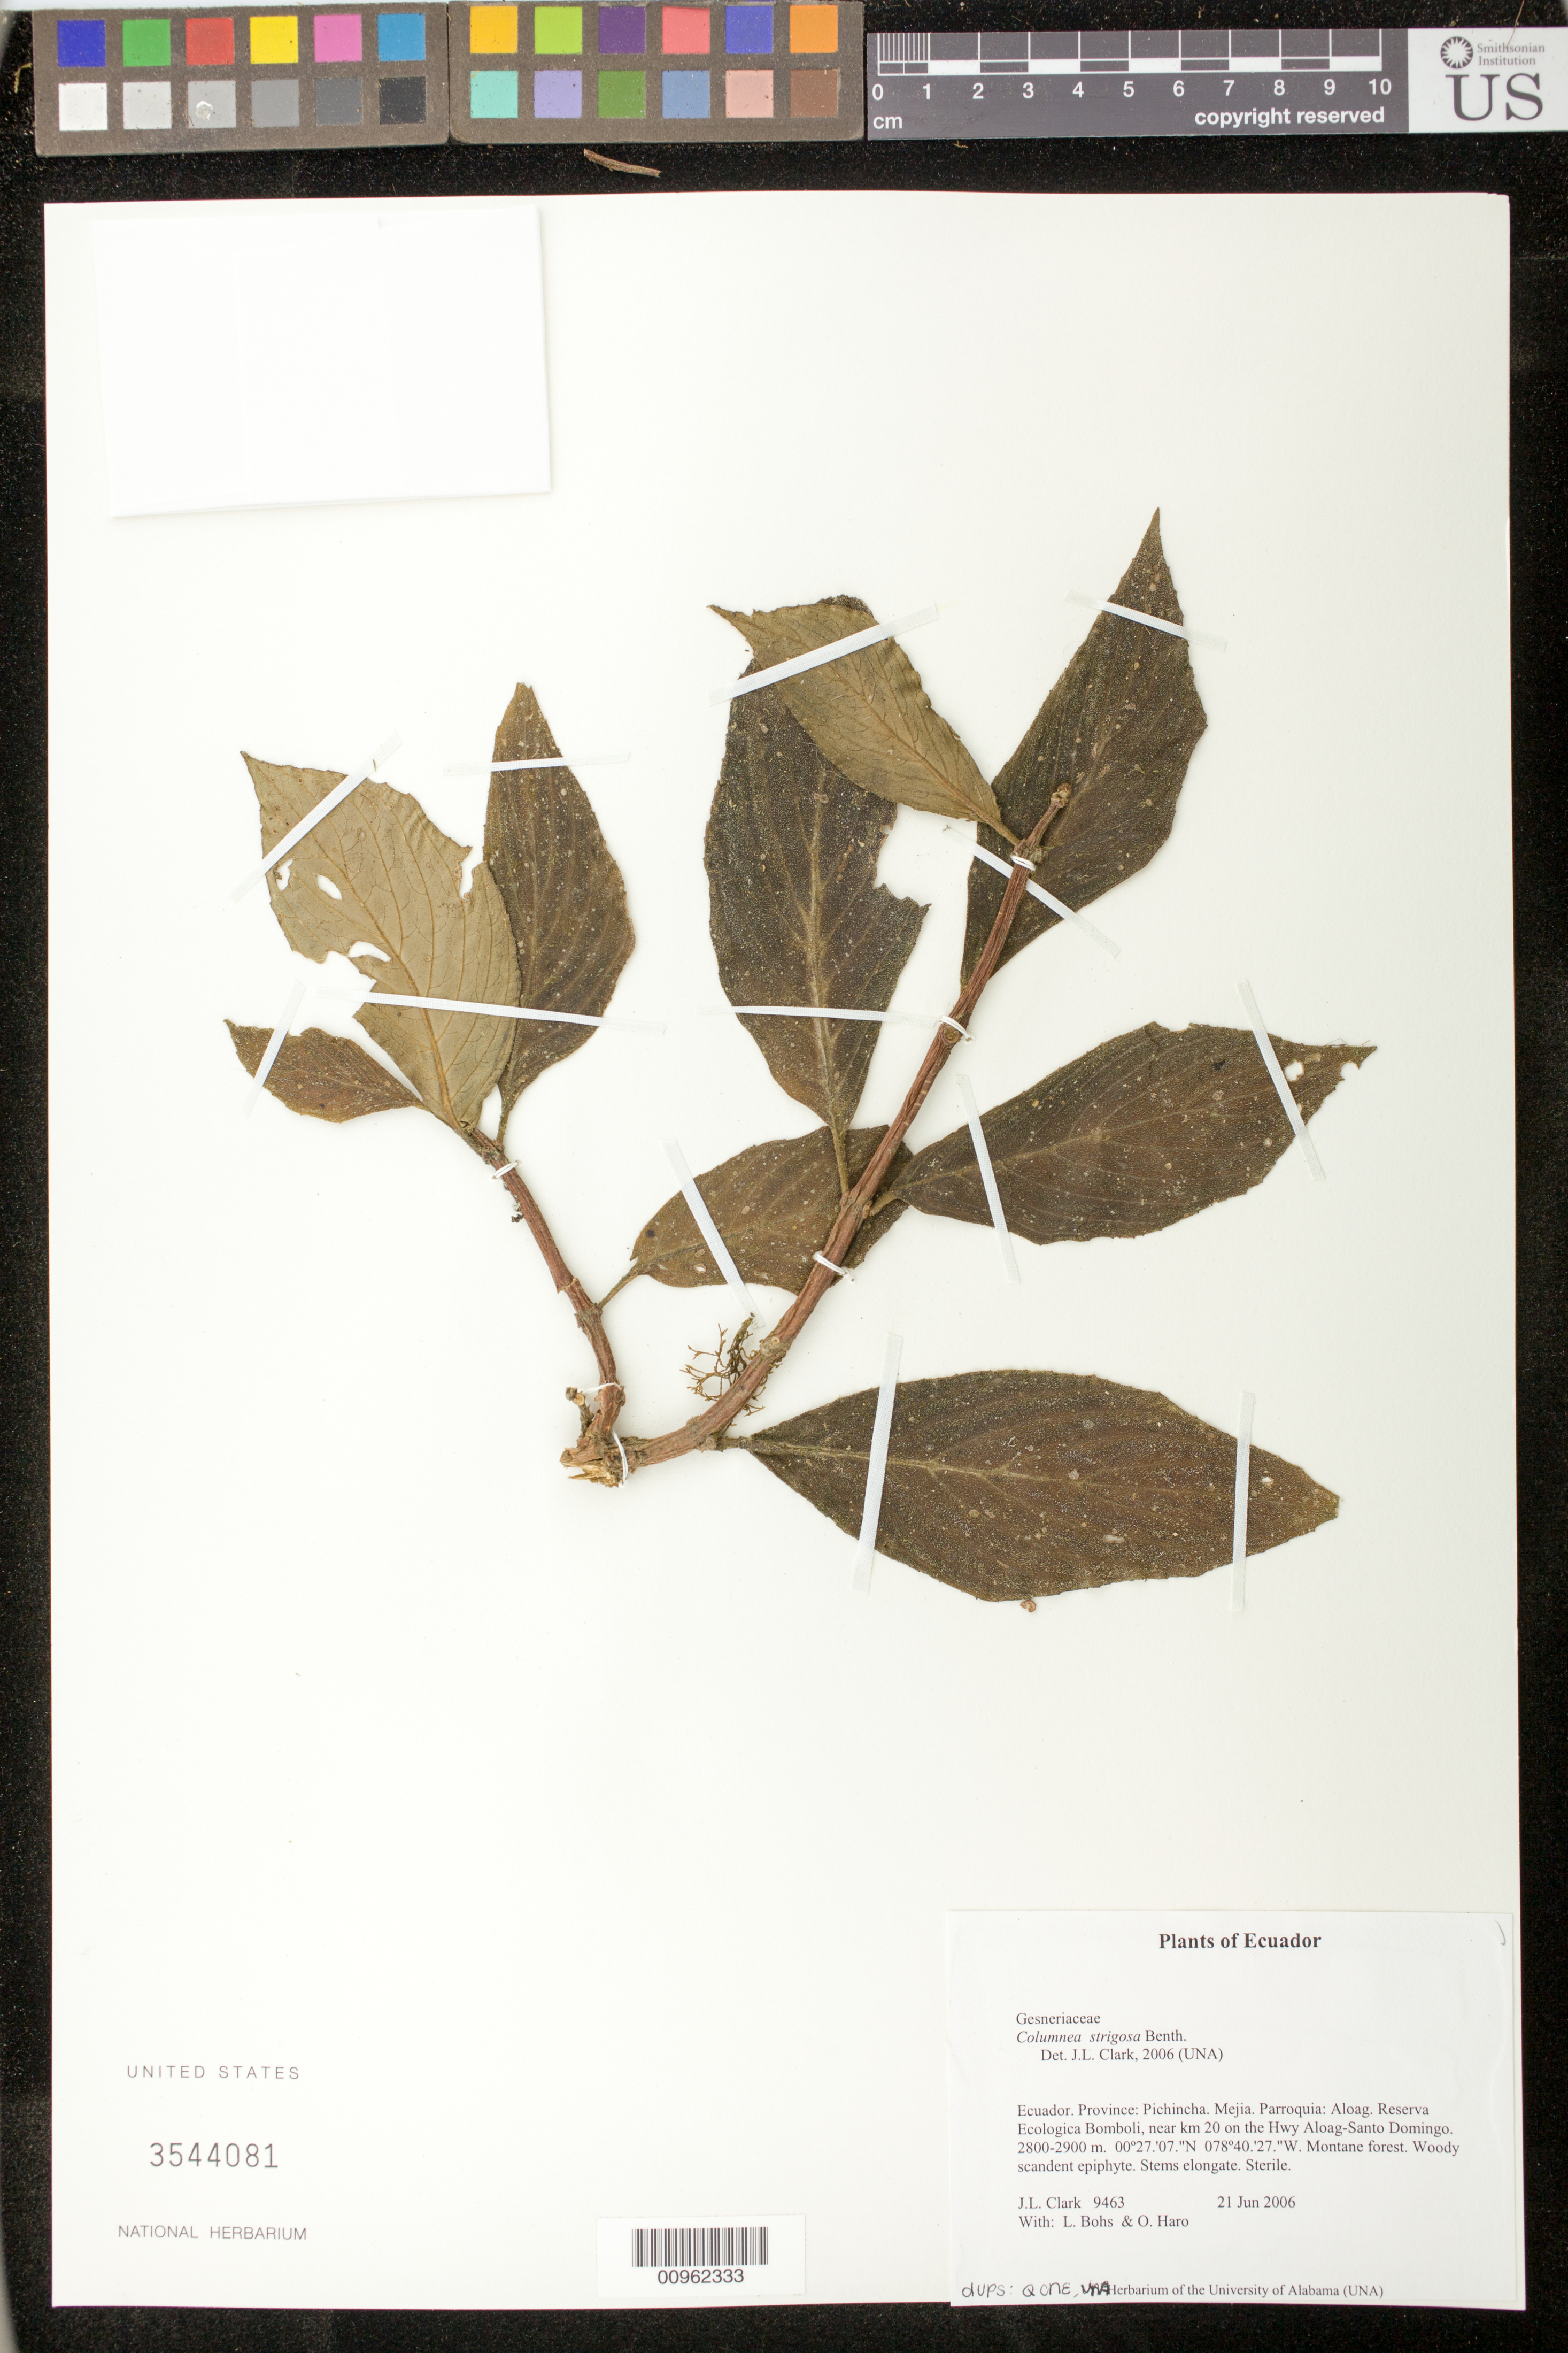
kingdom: Plantae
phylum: Tracheophyta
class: Magnoliopsida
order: Lamiales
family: Gesneriaceae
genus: Columnea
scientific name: Columnea strigosa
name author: Benth.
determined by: Clark, J. L., (SEL), The Marie Selby Botanical Garden (UNITED STATES)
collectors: J. L. Clark, L. A. Bohs & O. Haro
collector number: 9463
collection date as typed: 21 Jun 2006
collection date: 2006-06-21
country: Ecuador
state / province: Pichincha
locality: Mejia. Parroquia: Aloag. Reserva Ecologica Bomboli, near km 20 on the Hwy Aloag-Santo Domingo.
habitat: Montane forest.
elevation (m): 2800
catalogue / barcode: US 3544081